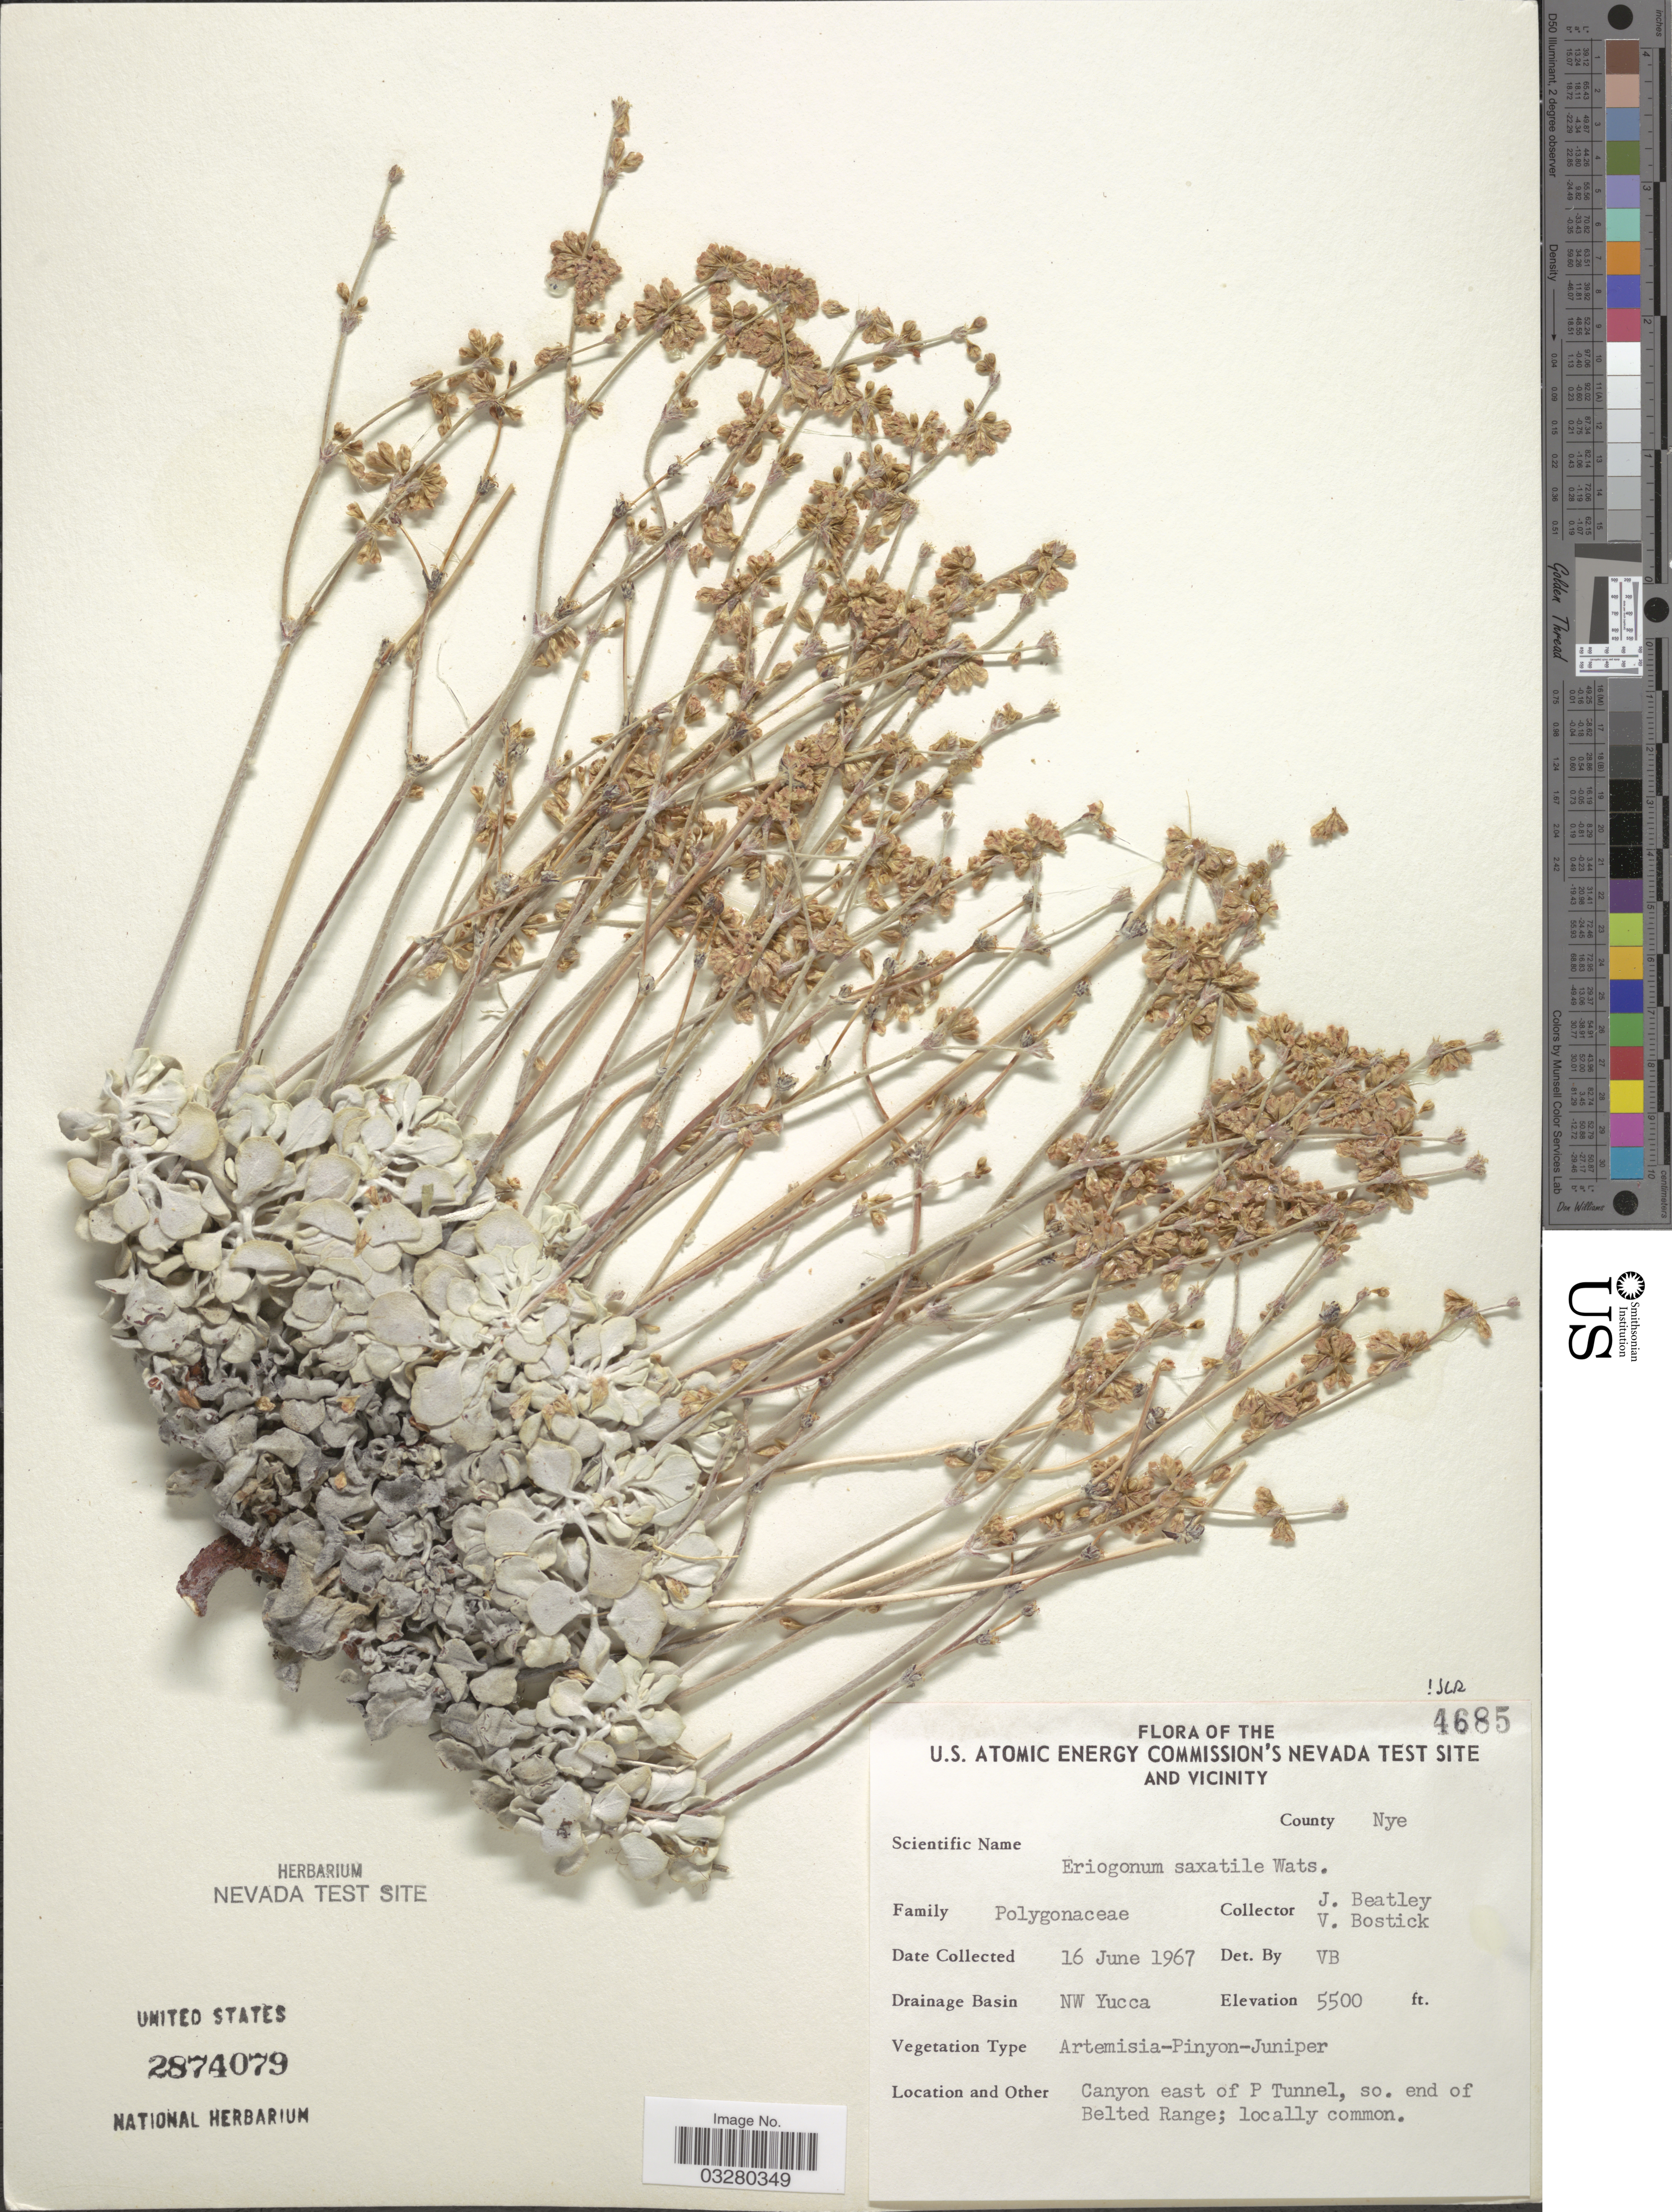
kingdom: Plantae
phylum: Tracheophyta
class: Magnoliopsida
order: Caryophyllales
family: Polygonaceae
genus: Eriogonum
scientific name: Eriogonum saxatile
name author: S. Watson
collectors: J. C. Beatley & V. Bostick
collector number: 4685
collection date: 1967-06-16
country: United States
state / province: Nevada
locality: U.S. Atomic Energy Commission's Nevada Test Site and Vicinity. County Nye. Drainage Basin NW Yucca. Canyon east of P Tunnel, so. end of Belted Range.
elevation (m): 1676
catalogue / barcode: US 2874079